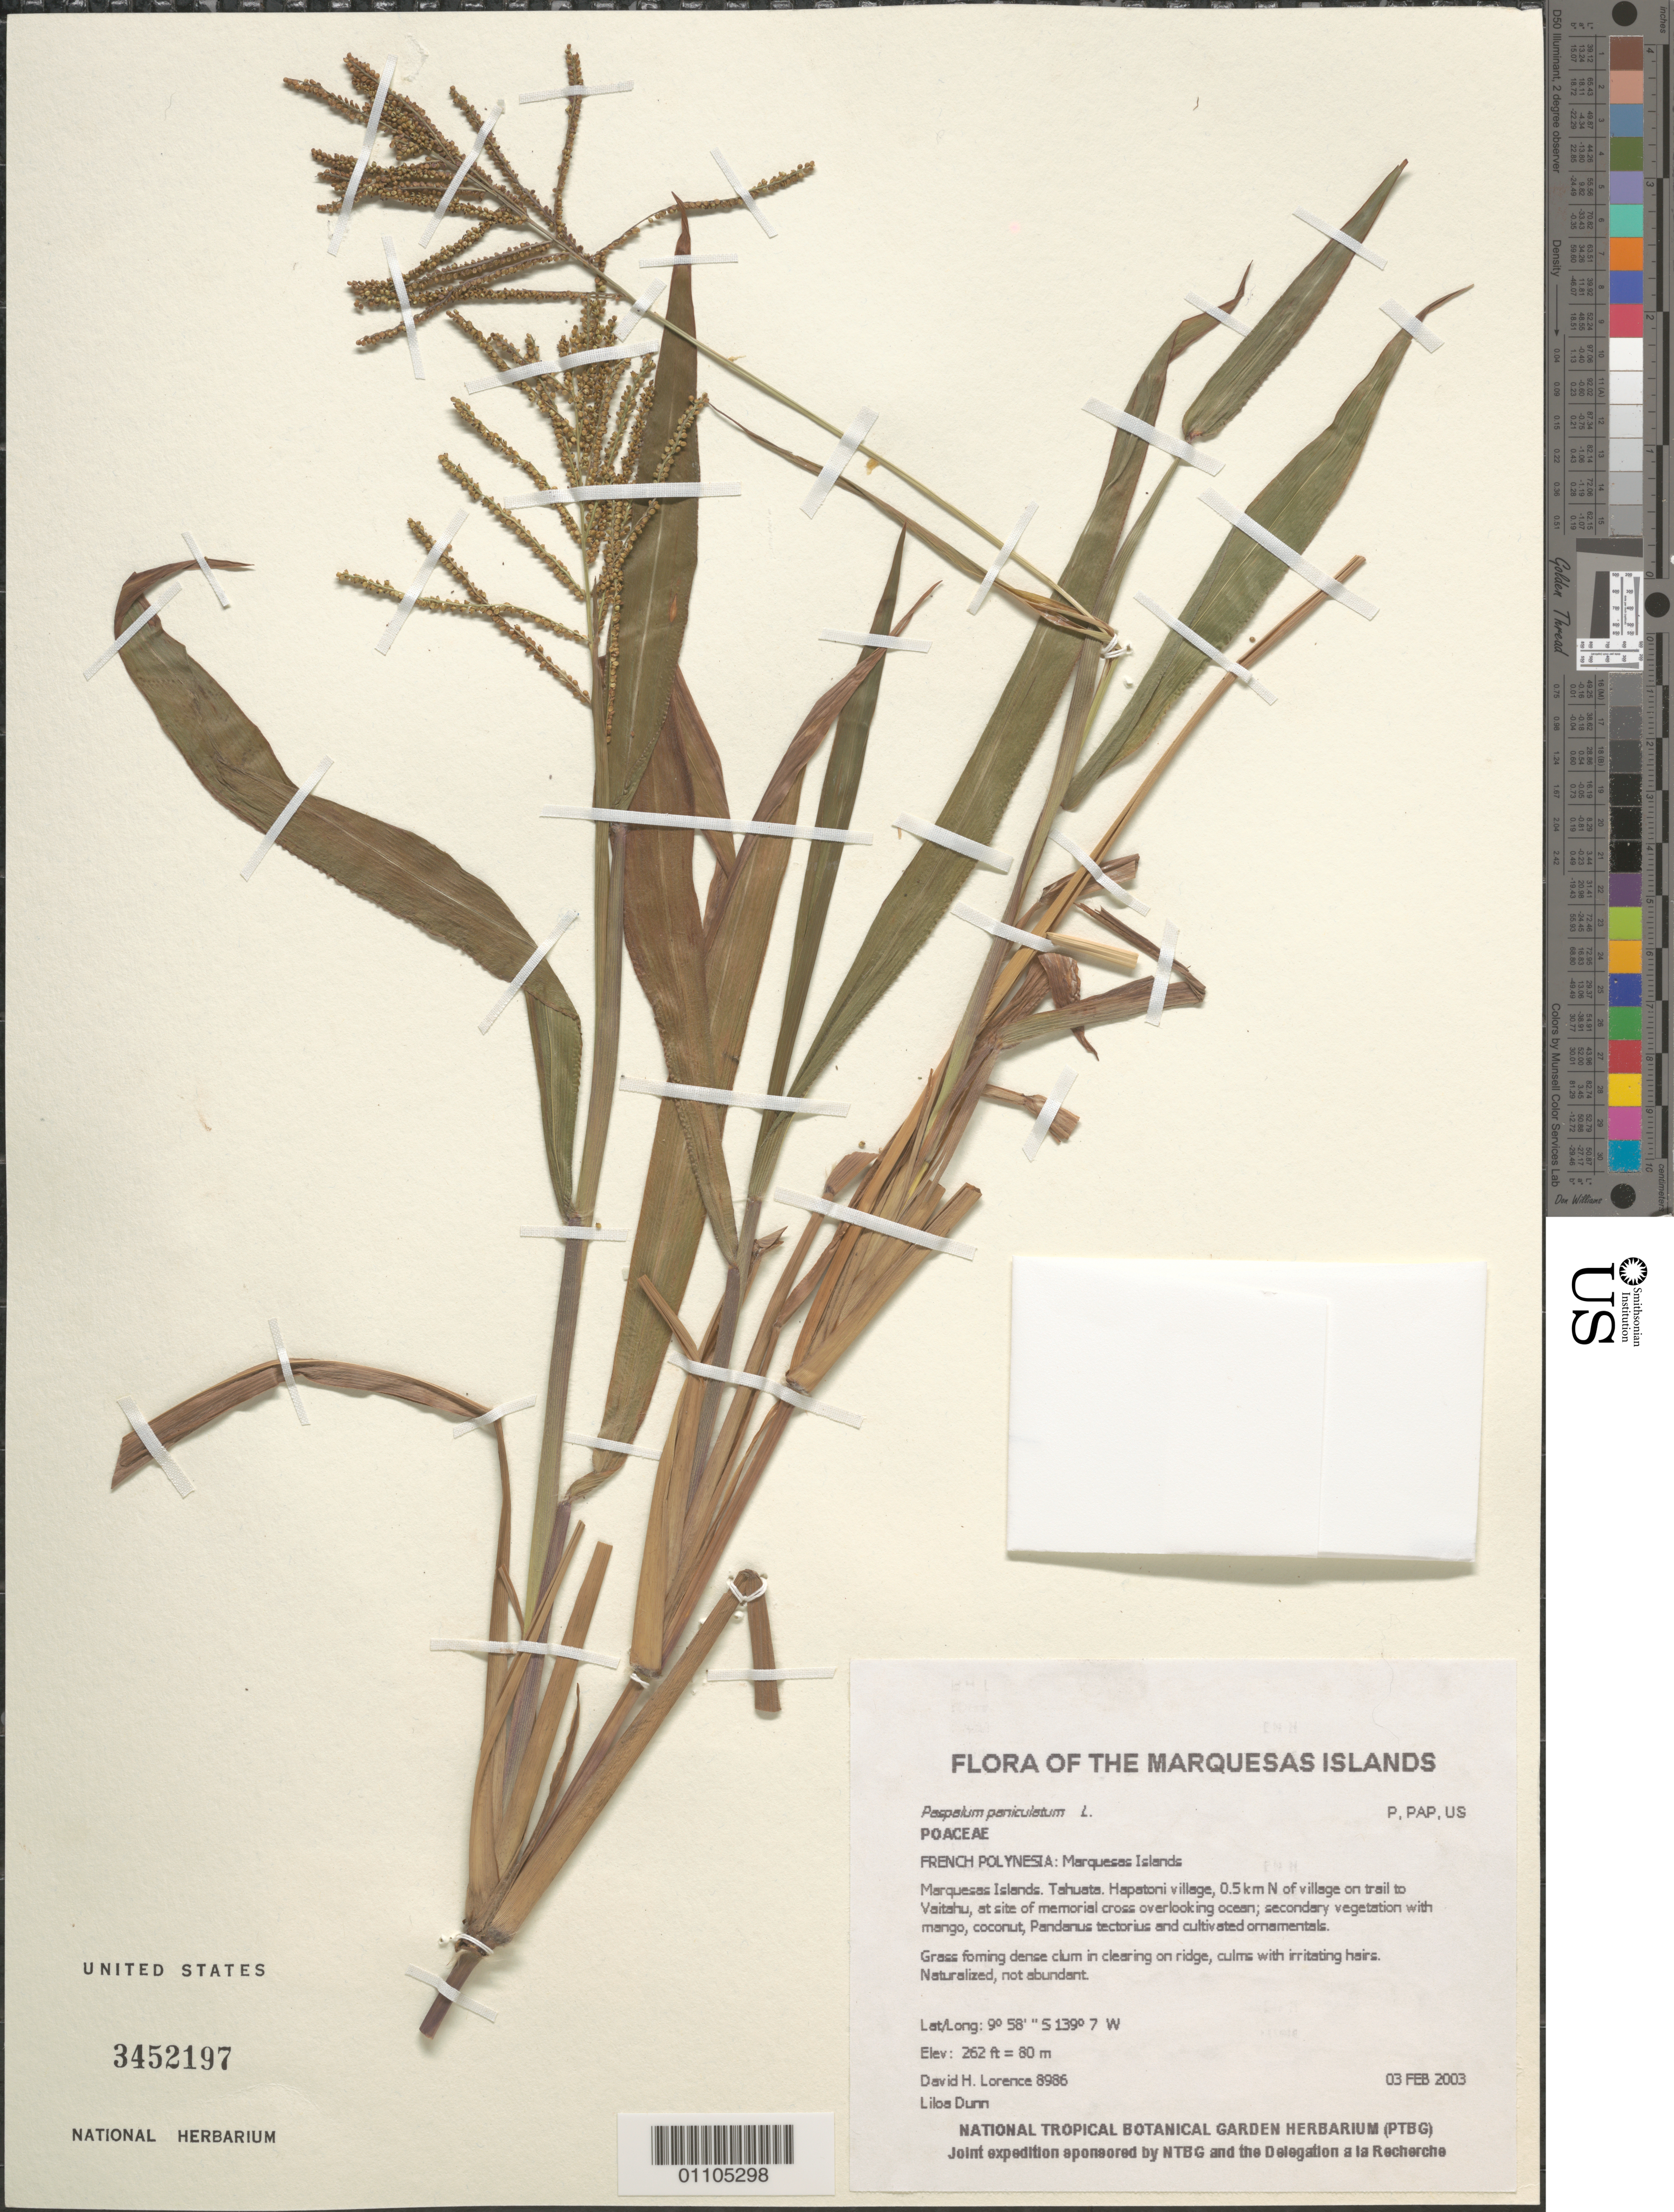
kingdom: Plantae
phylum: Tracheophyta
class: Liliopsida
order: Poales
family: Poaceae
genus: Paspalum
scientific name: Paspalum paniculatum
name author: L.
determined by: Davidse, Gerrit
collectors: D. Lorence & L. Dunn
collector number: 8986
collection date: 2003-02-03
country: French Polynesia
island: Tahuata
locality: Hapatoni village, 0.5 km N of village on trail to Vaitahu, at site of memorial cross overlooking ocean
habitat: In clearing on ridge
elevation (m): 80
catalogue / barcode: US 3452197